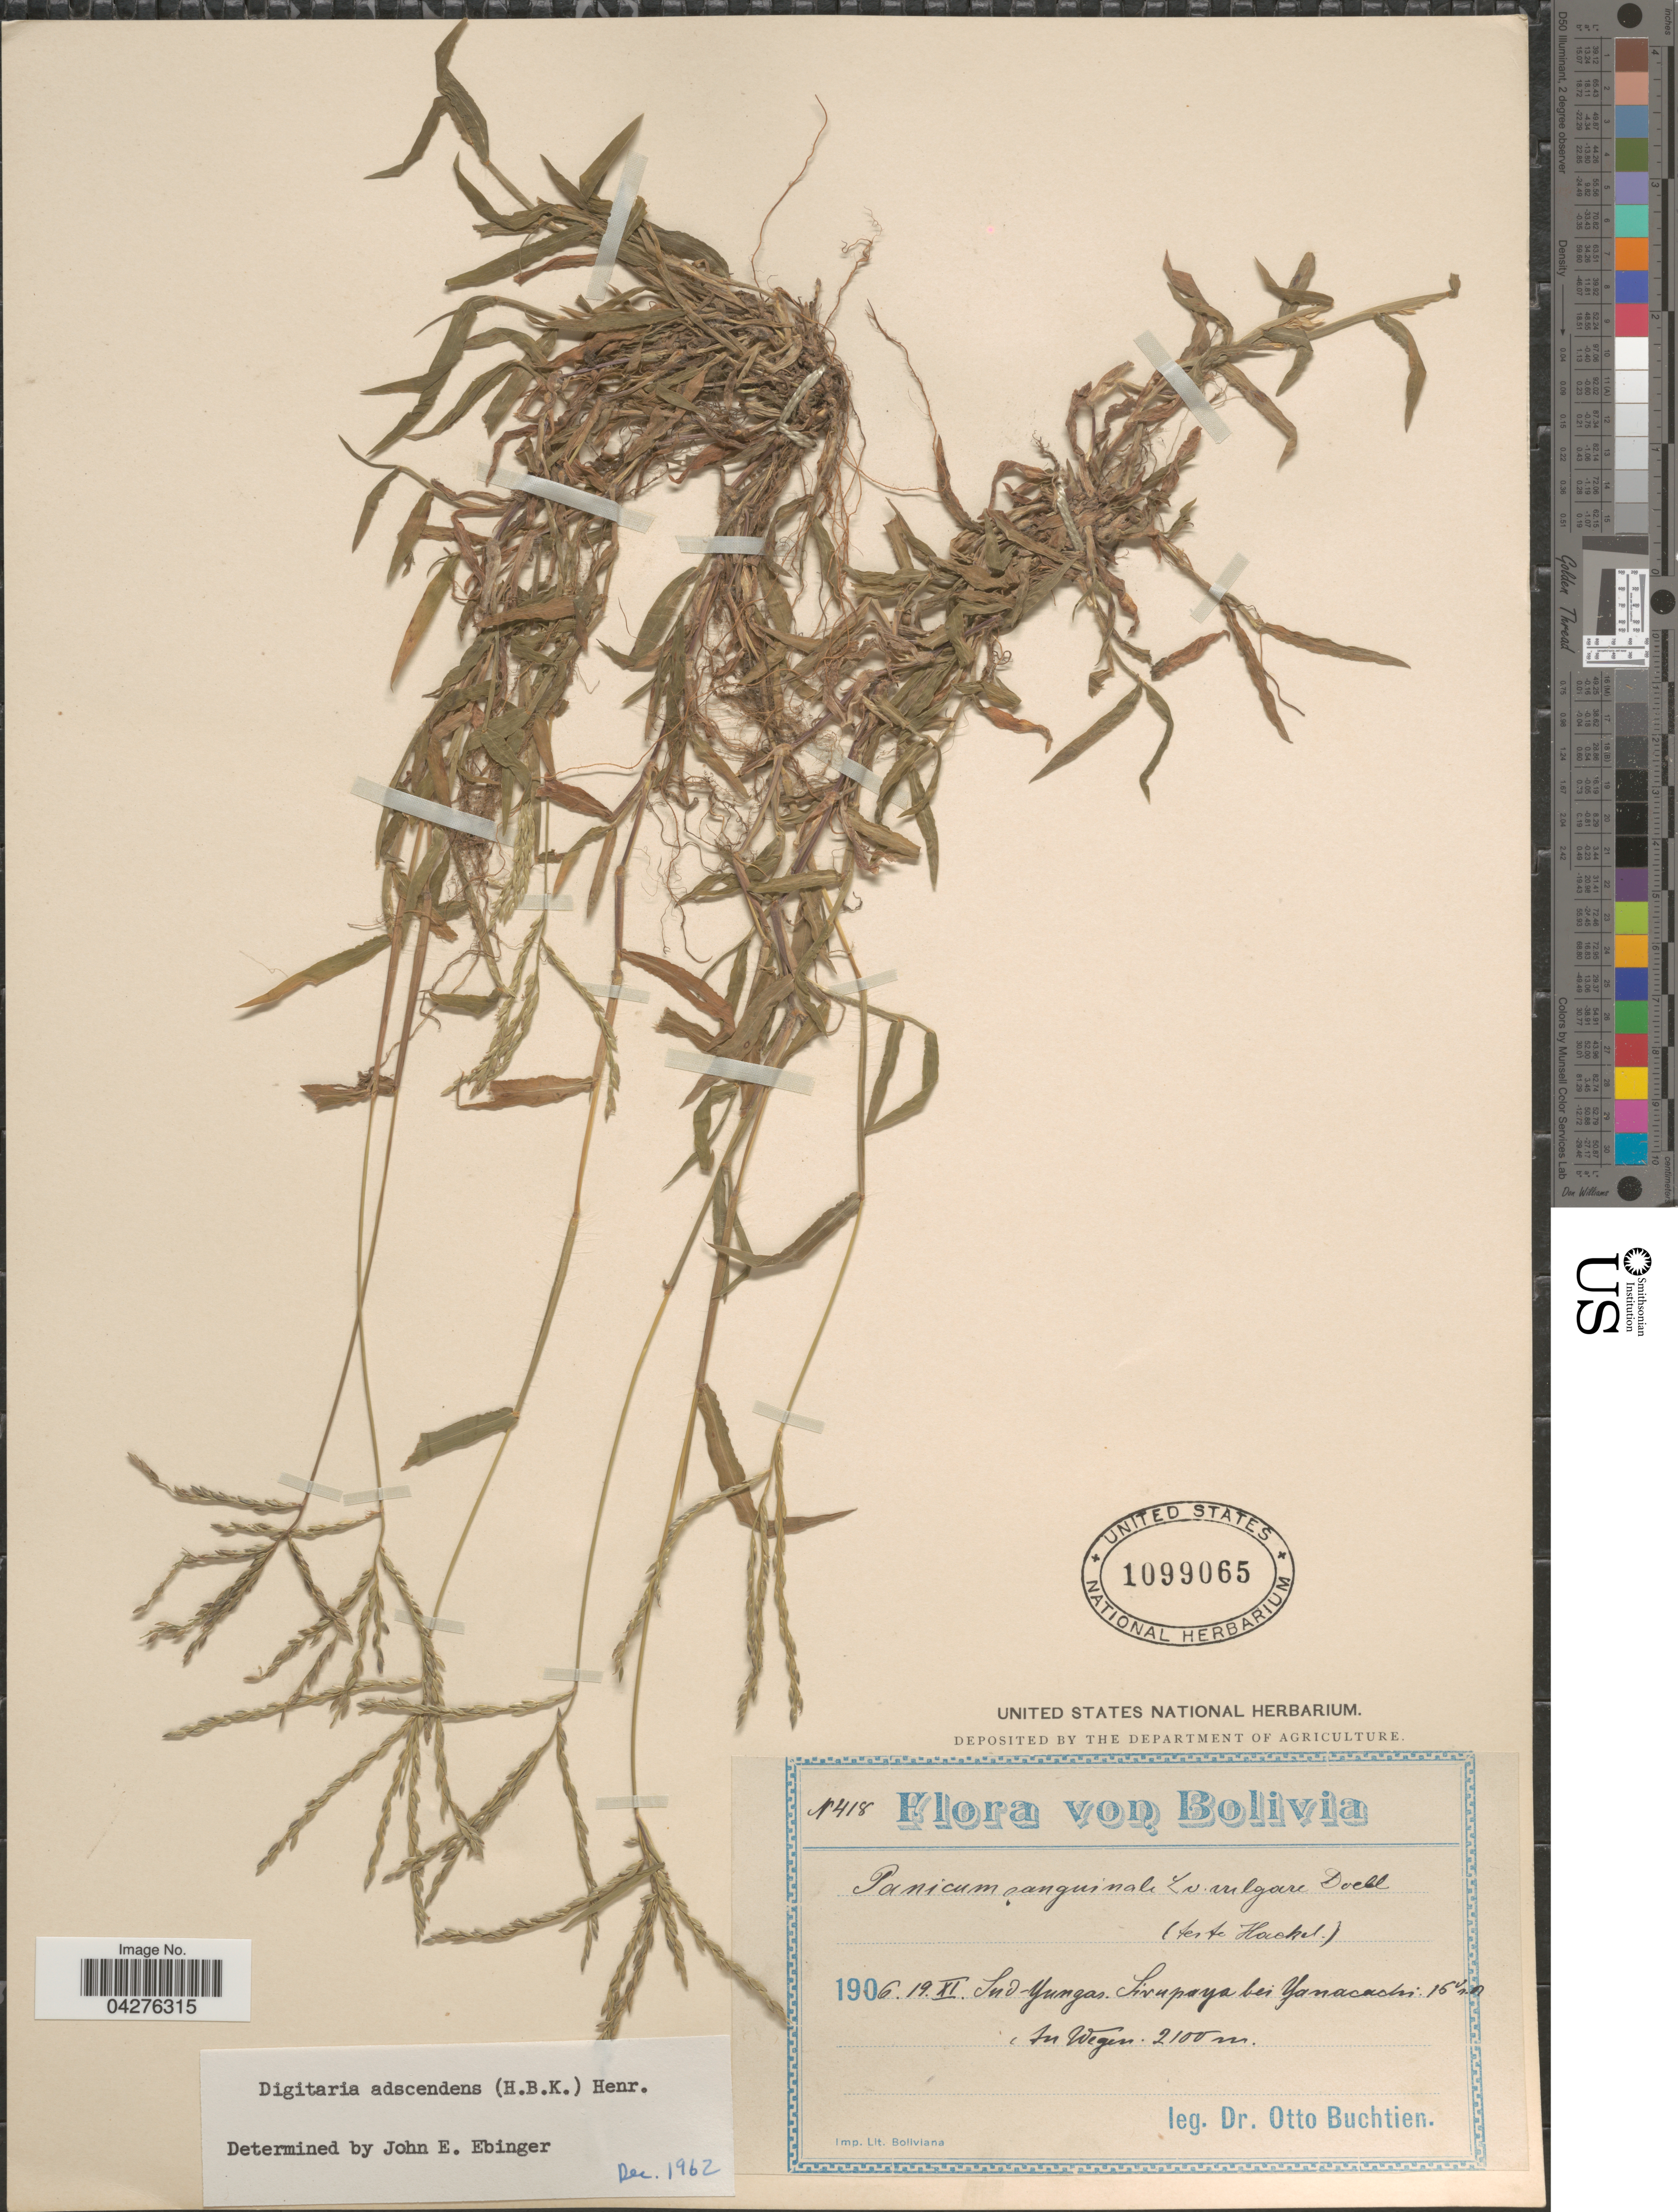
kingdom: Plantae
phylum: Tracheophyta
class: Liliopsida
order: Poales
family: Poaceae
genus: Digitaria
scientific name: Digitaria ciliaris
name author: (Retz.) Koeler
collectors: O. Buchtien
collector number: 418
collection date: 1906-11-19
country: Bolivia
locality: Sud-Yungas. Sirupaya bei Yanacachi 16°n.N An Wegen.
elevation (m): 2100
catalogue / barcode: US 1099065